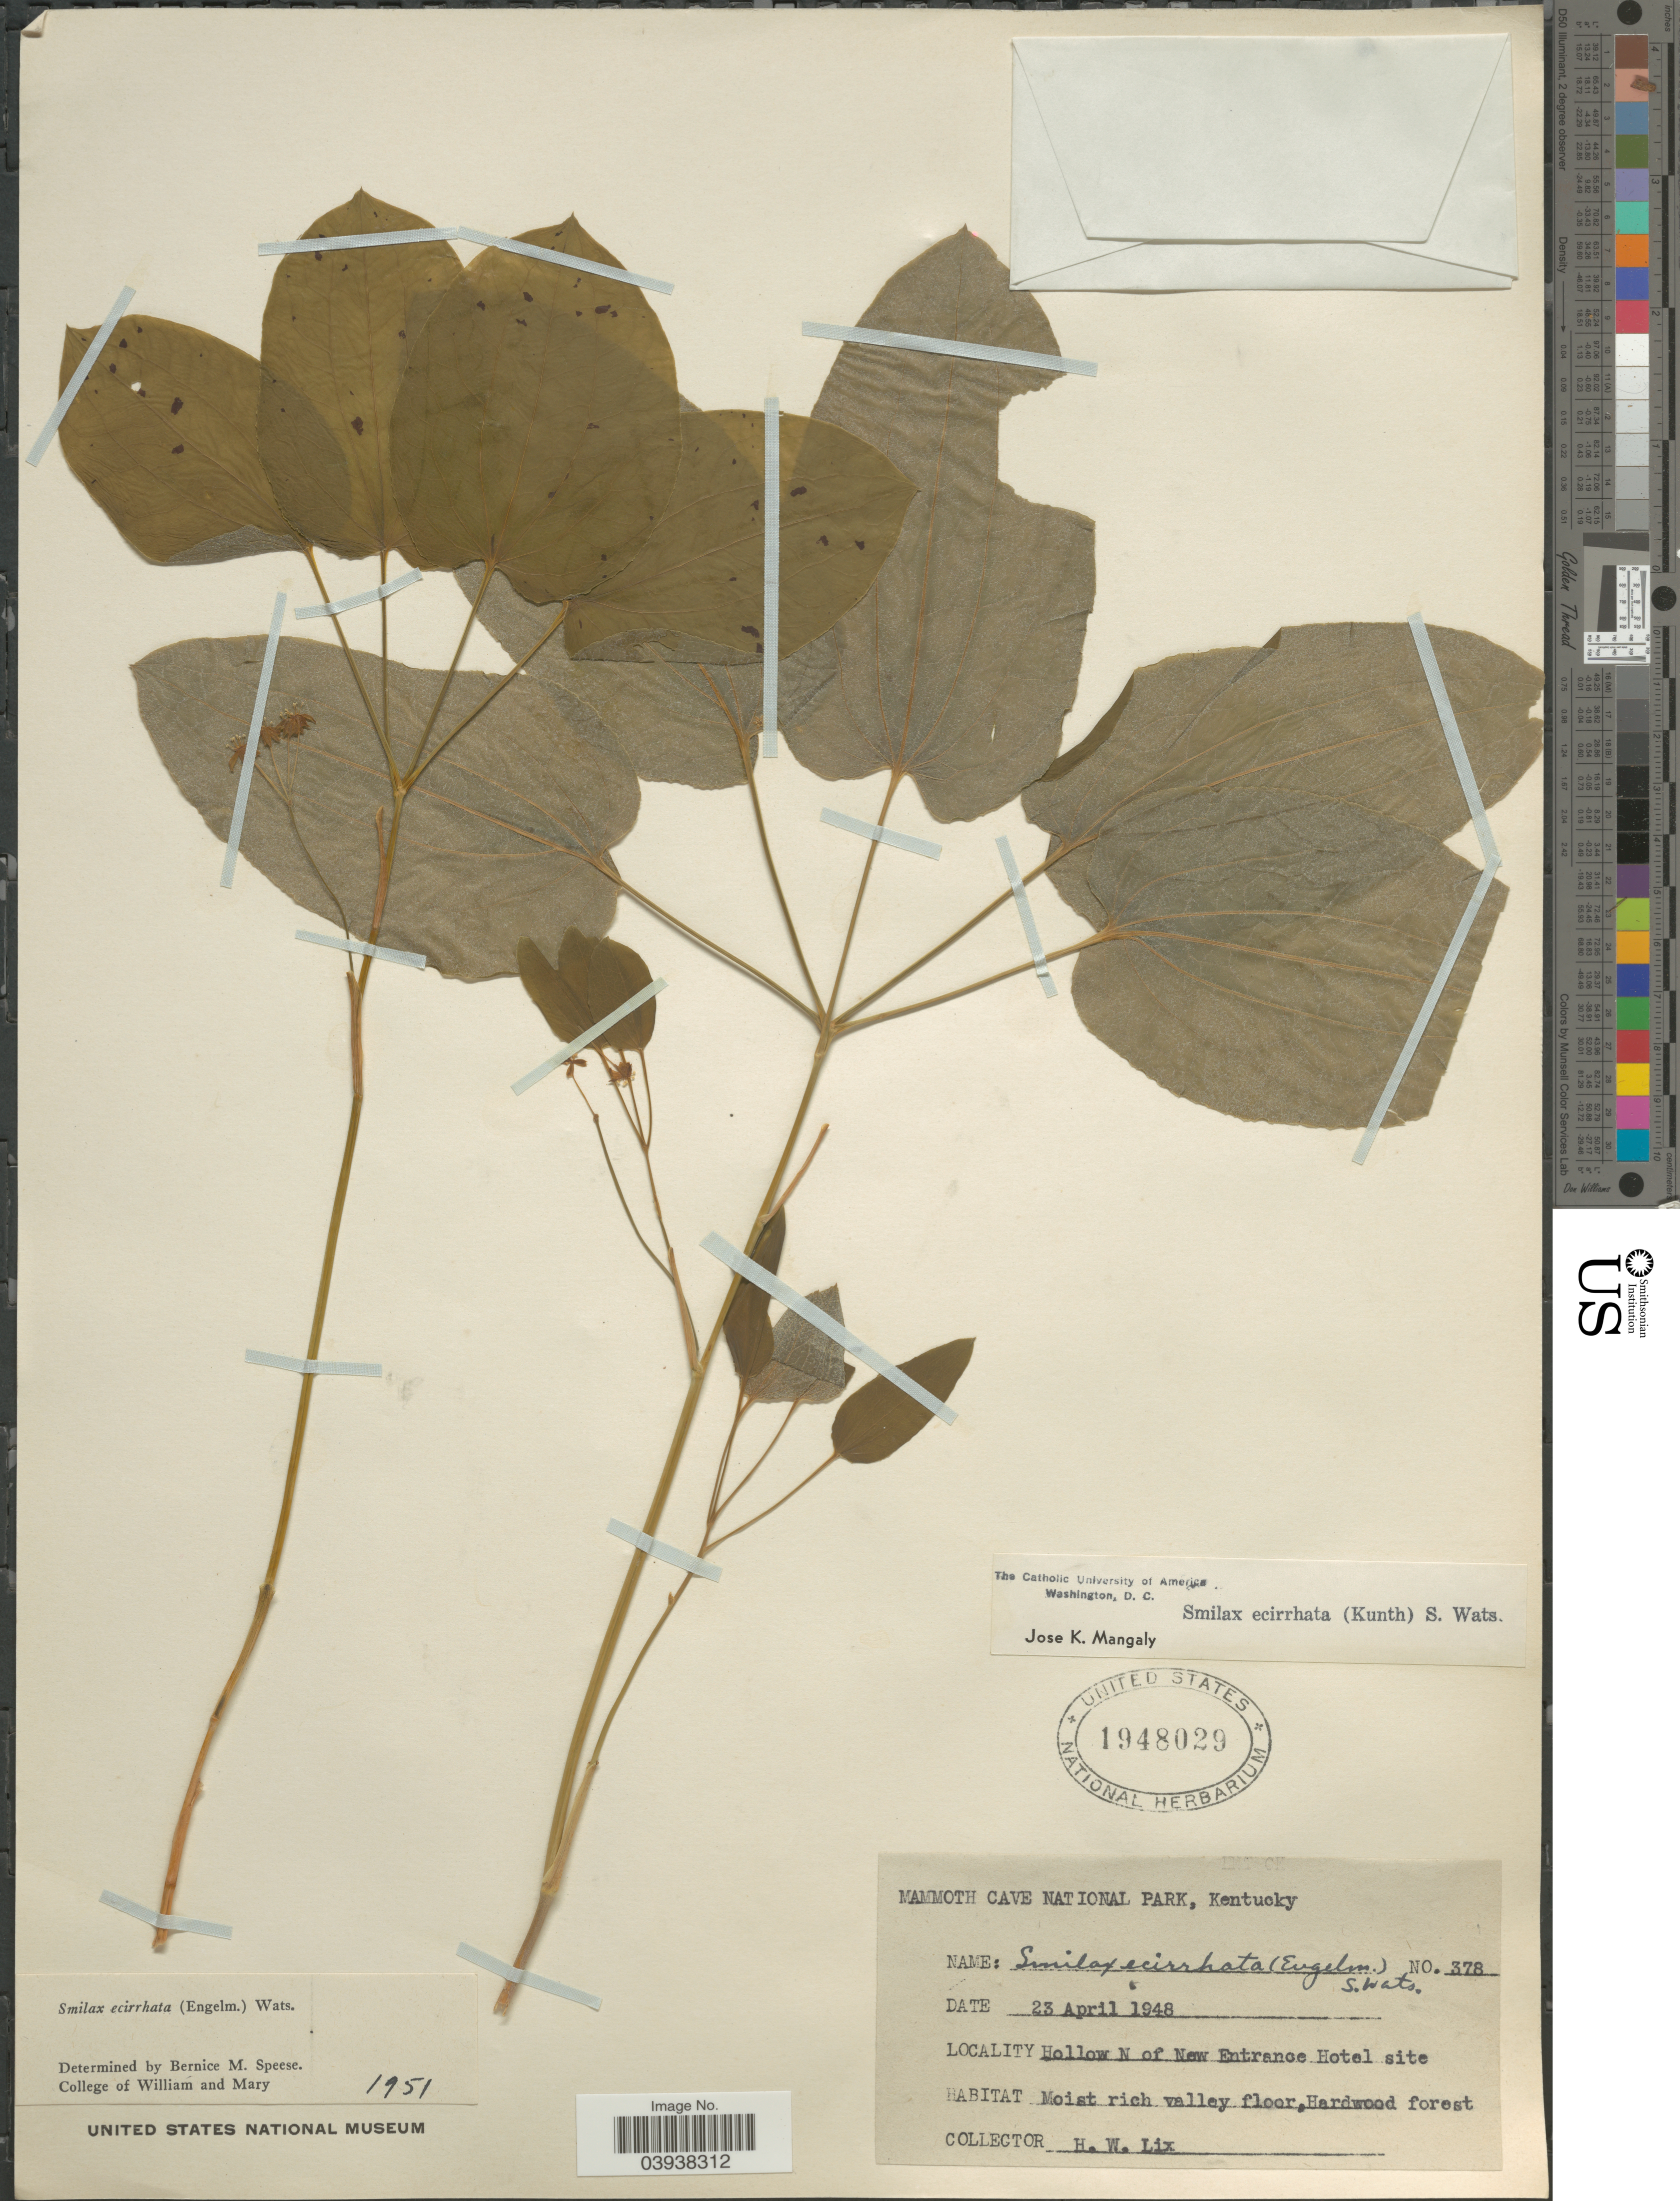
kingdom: Plantae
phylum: Tracheophyta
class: Liliopsida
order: Liliales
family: Smilacaceae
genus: Smilax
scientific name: Smilax ecirrhata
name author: (Engelm. ex Kunth) S. Watson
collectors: H. W. Lix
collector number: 378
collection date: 1948-04-23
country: United States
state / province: Kentucky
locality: Mammoth Cave National Park. Hollow N of New Entrance Hotel site. Hardwood forest.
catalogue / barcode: US 1948029